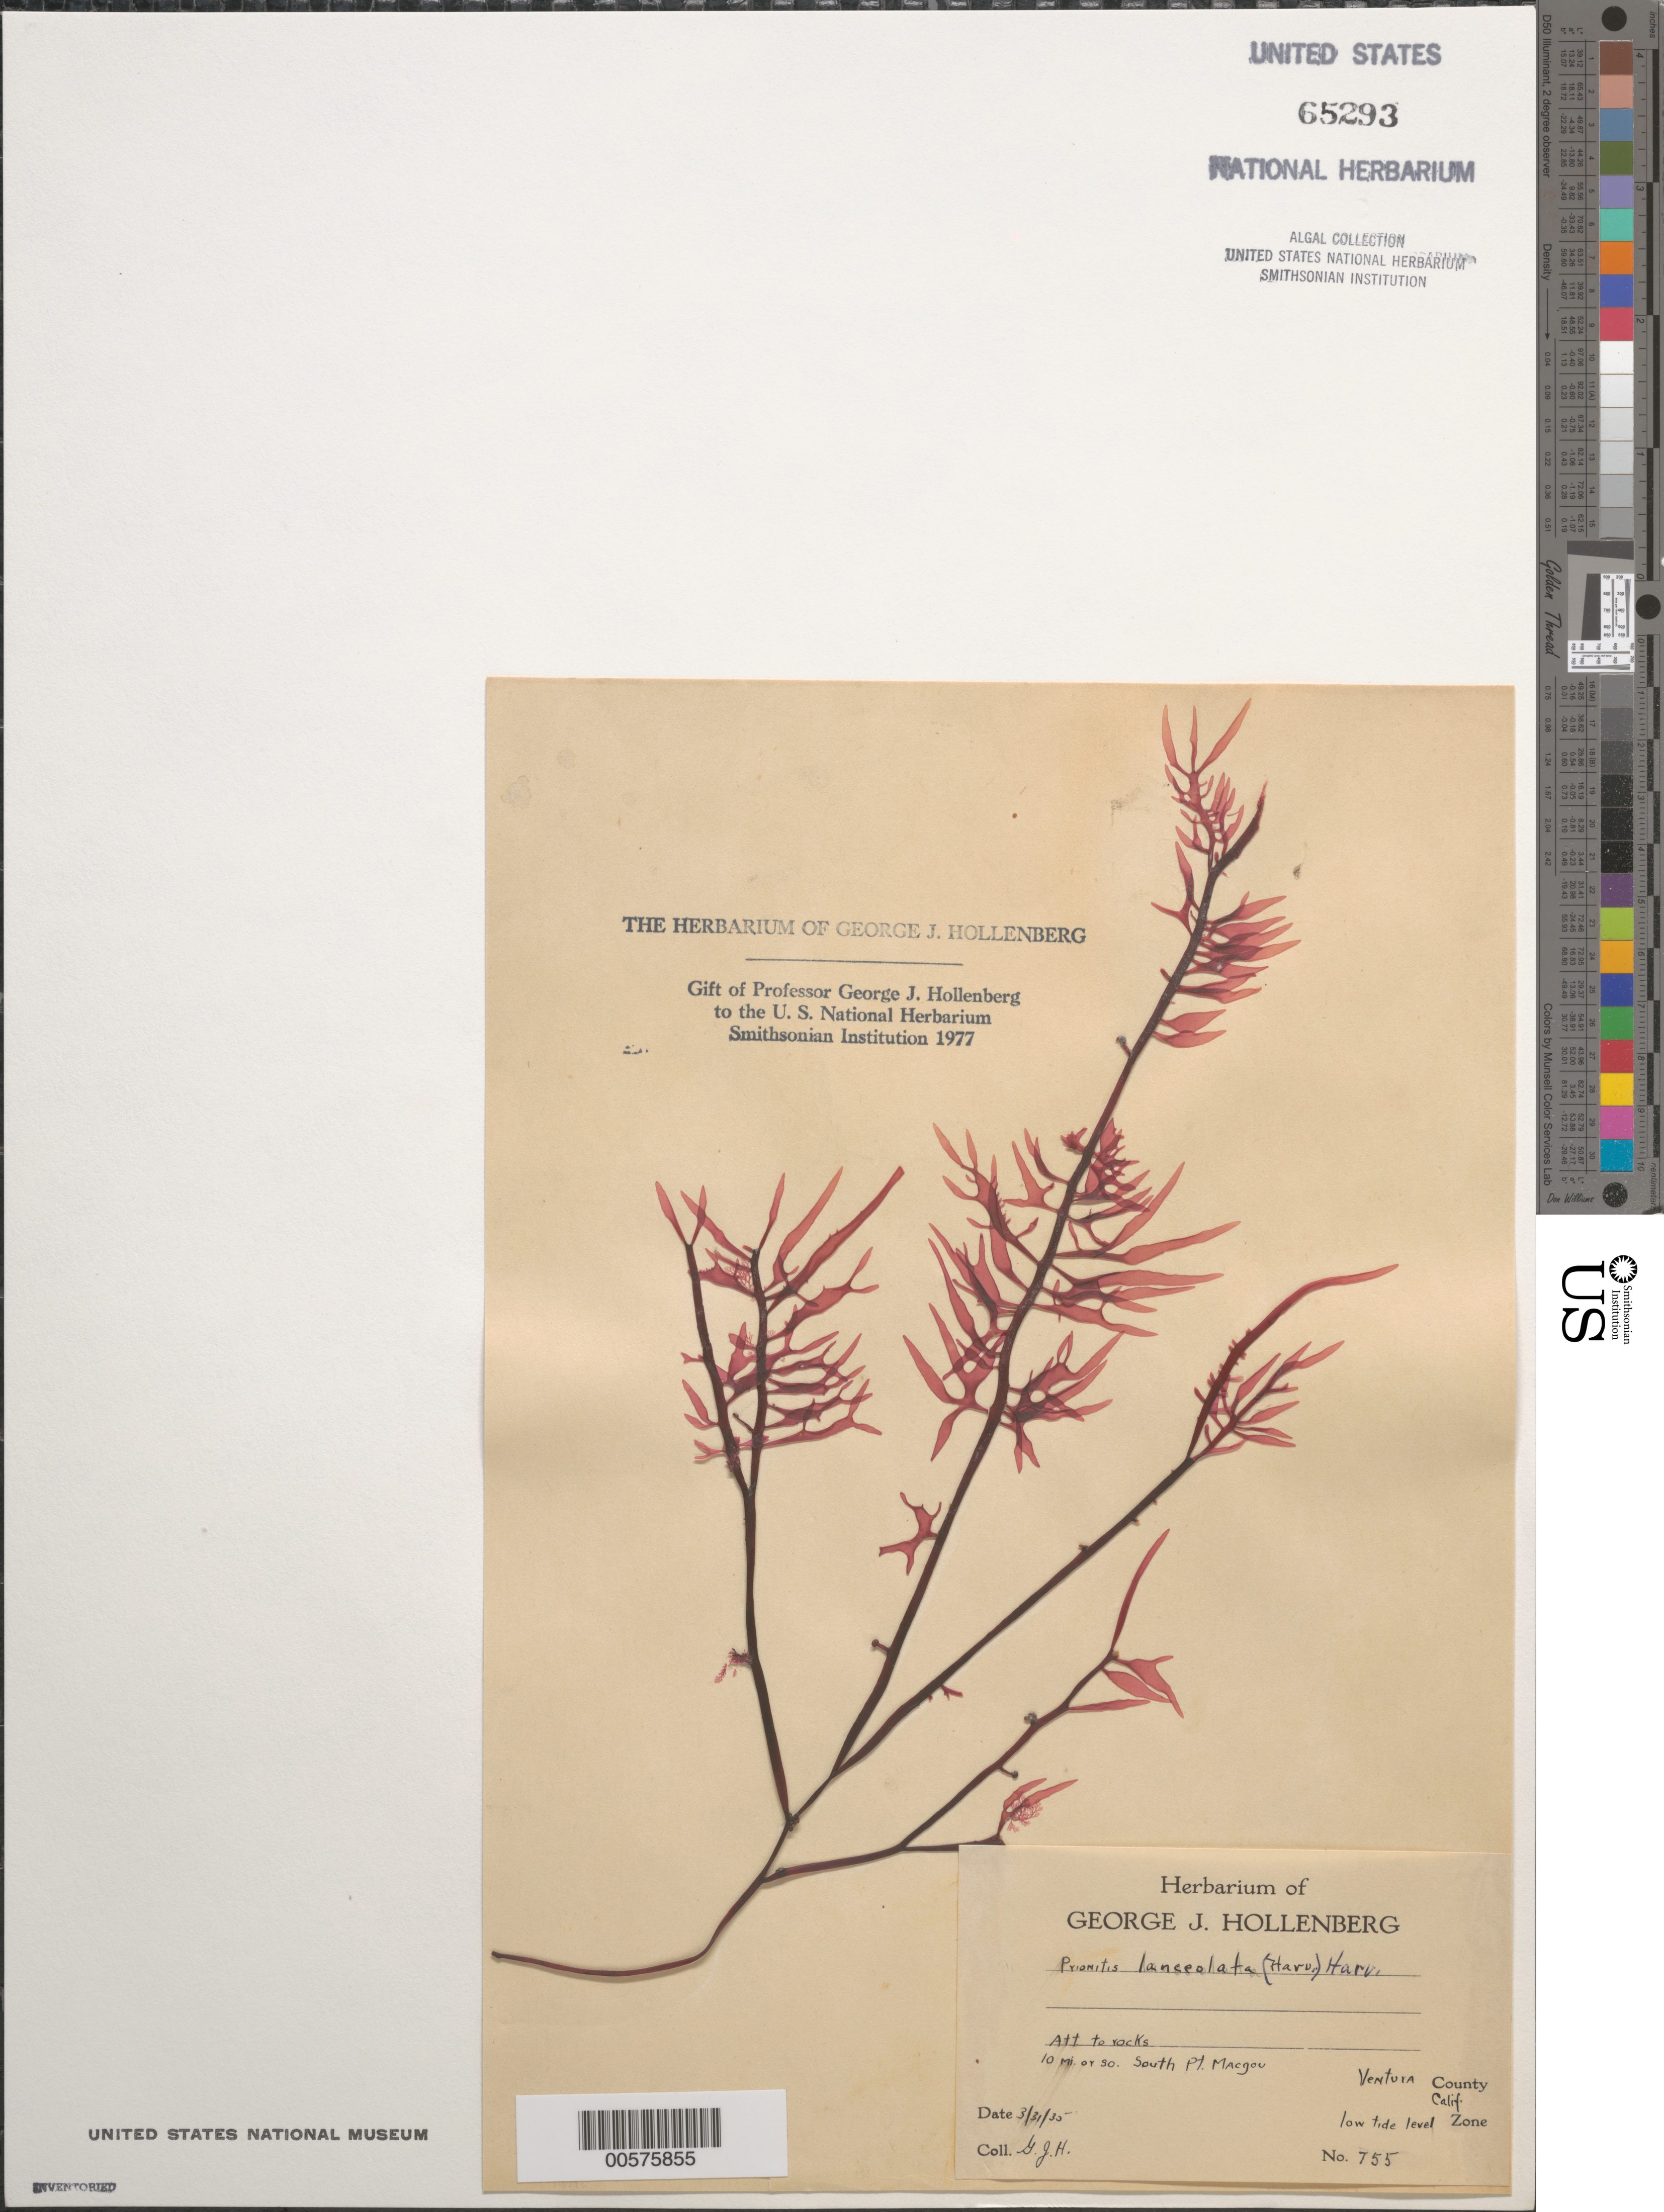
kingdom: Plantae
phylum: Rhodophyta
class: Florideophyceae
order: Cryptonemiales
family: Cryptonemiaceae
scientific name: Prionitis lanceolata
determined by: Hollenberg, George J.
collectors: G. Hollenberg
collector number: GJH 755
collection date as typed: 31 Mar 1935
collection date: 1935-03-31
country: United States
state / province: California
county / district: Ventura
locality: Ca. 10 miles south of Point Mugu (Pt. Macgou)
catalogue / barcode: US 65293